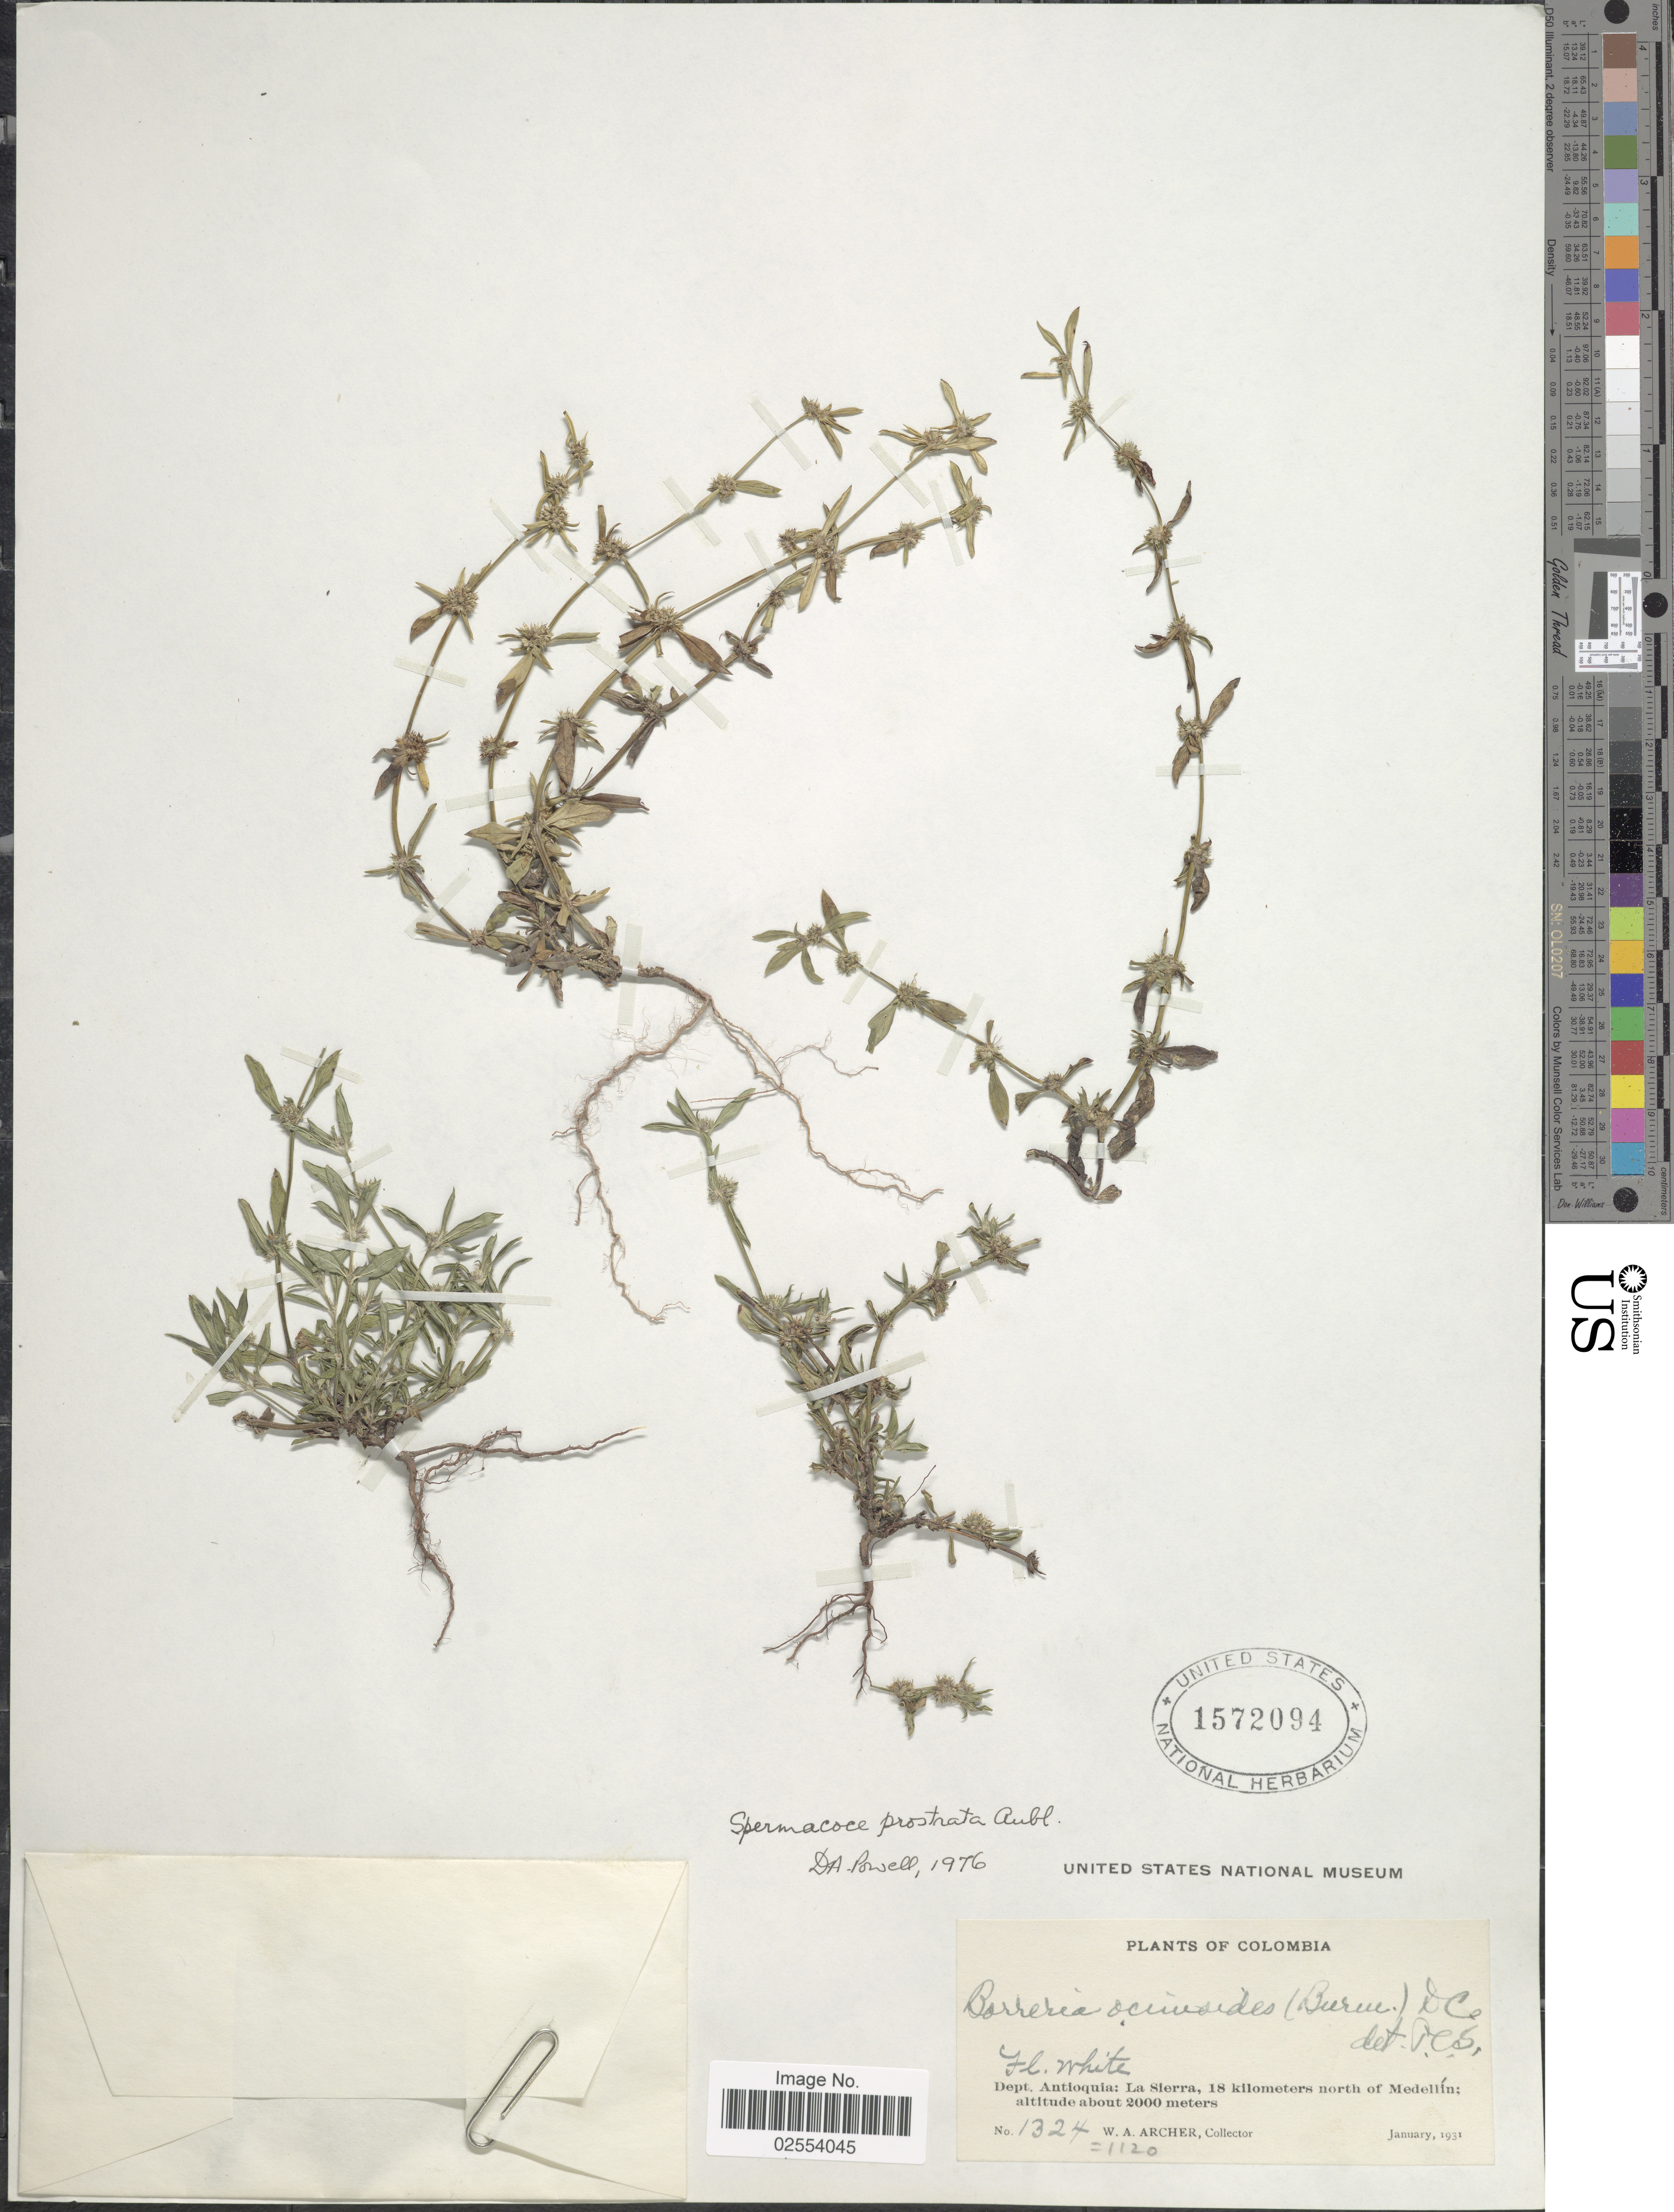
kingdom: Plantae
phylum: Tracheophyta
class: Magnoliopsida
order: Gentianales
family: Rubiaceae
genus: Spermacoce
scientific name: Spermacoce prostrata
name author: Aubl.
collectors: W. A. Archer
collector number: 1324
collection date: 1931-01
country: Colombia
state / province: Antioquia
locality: Dept. Antioquia: La Sierra, 18 kilometers north of Medellín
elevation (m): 2000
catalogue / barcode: US 1572094